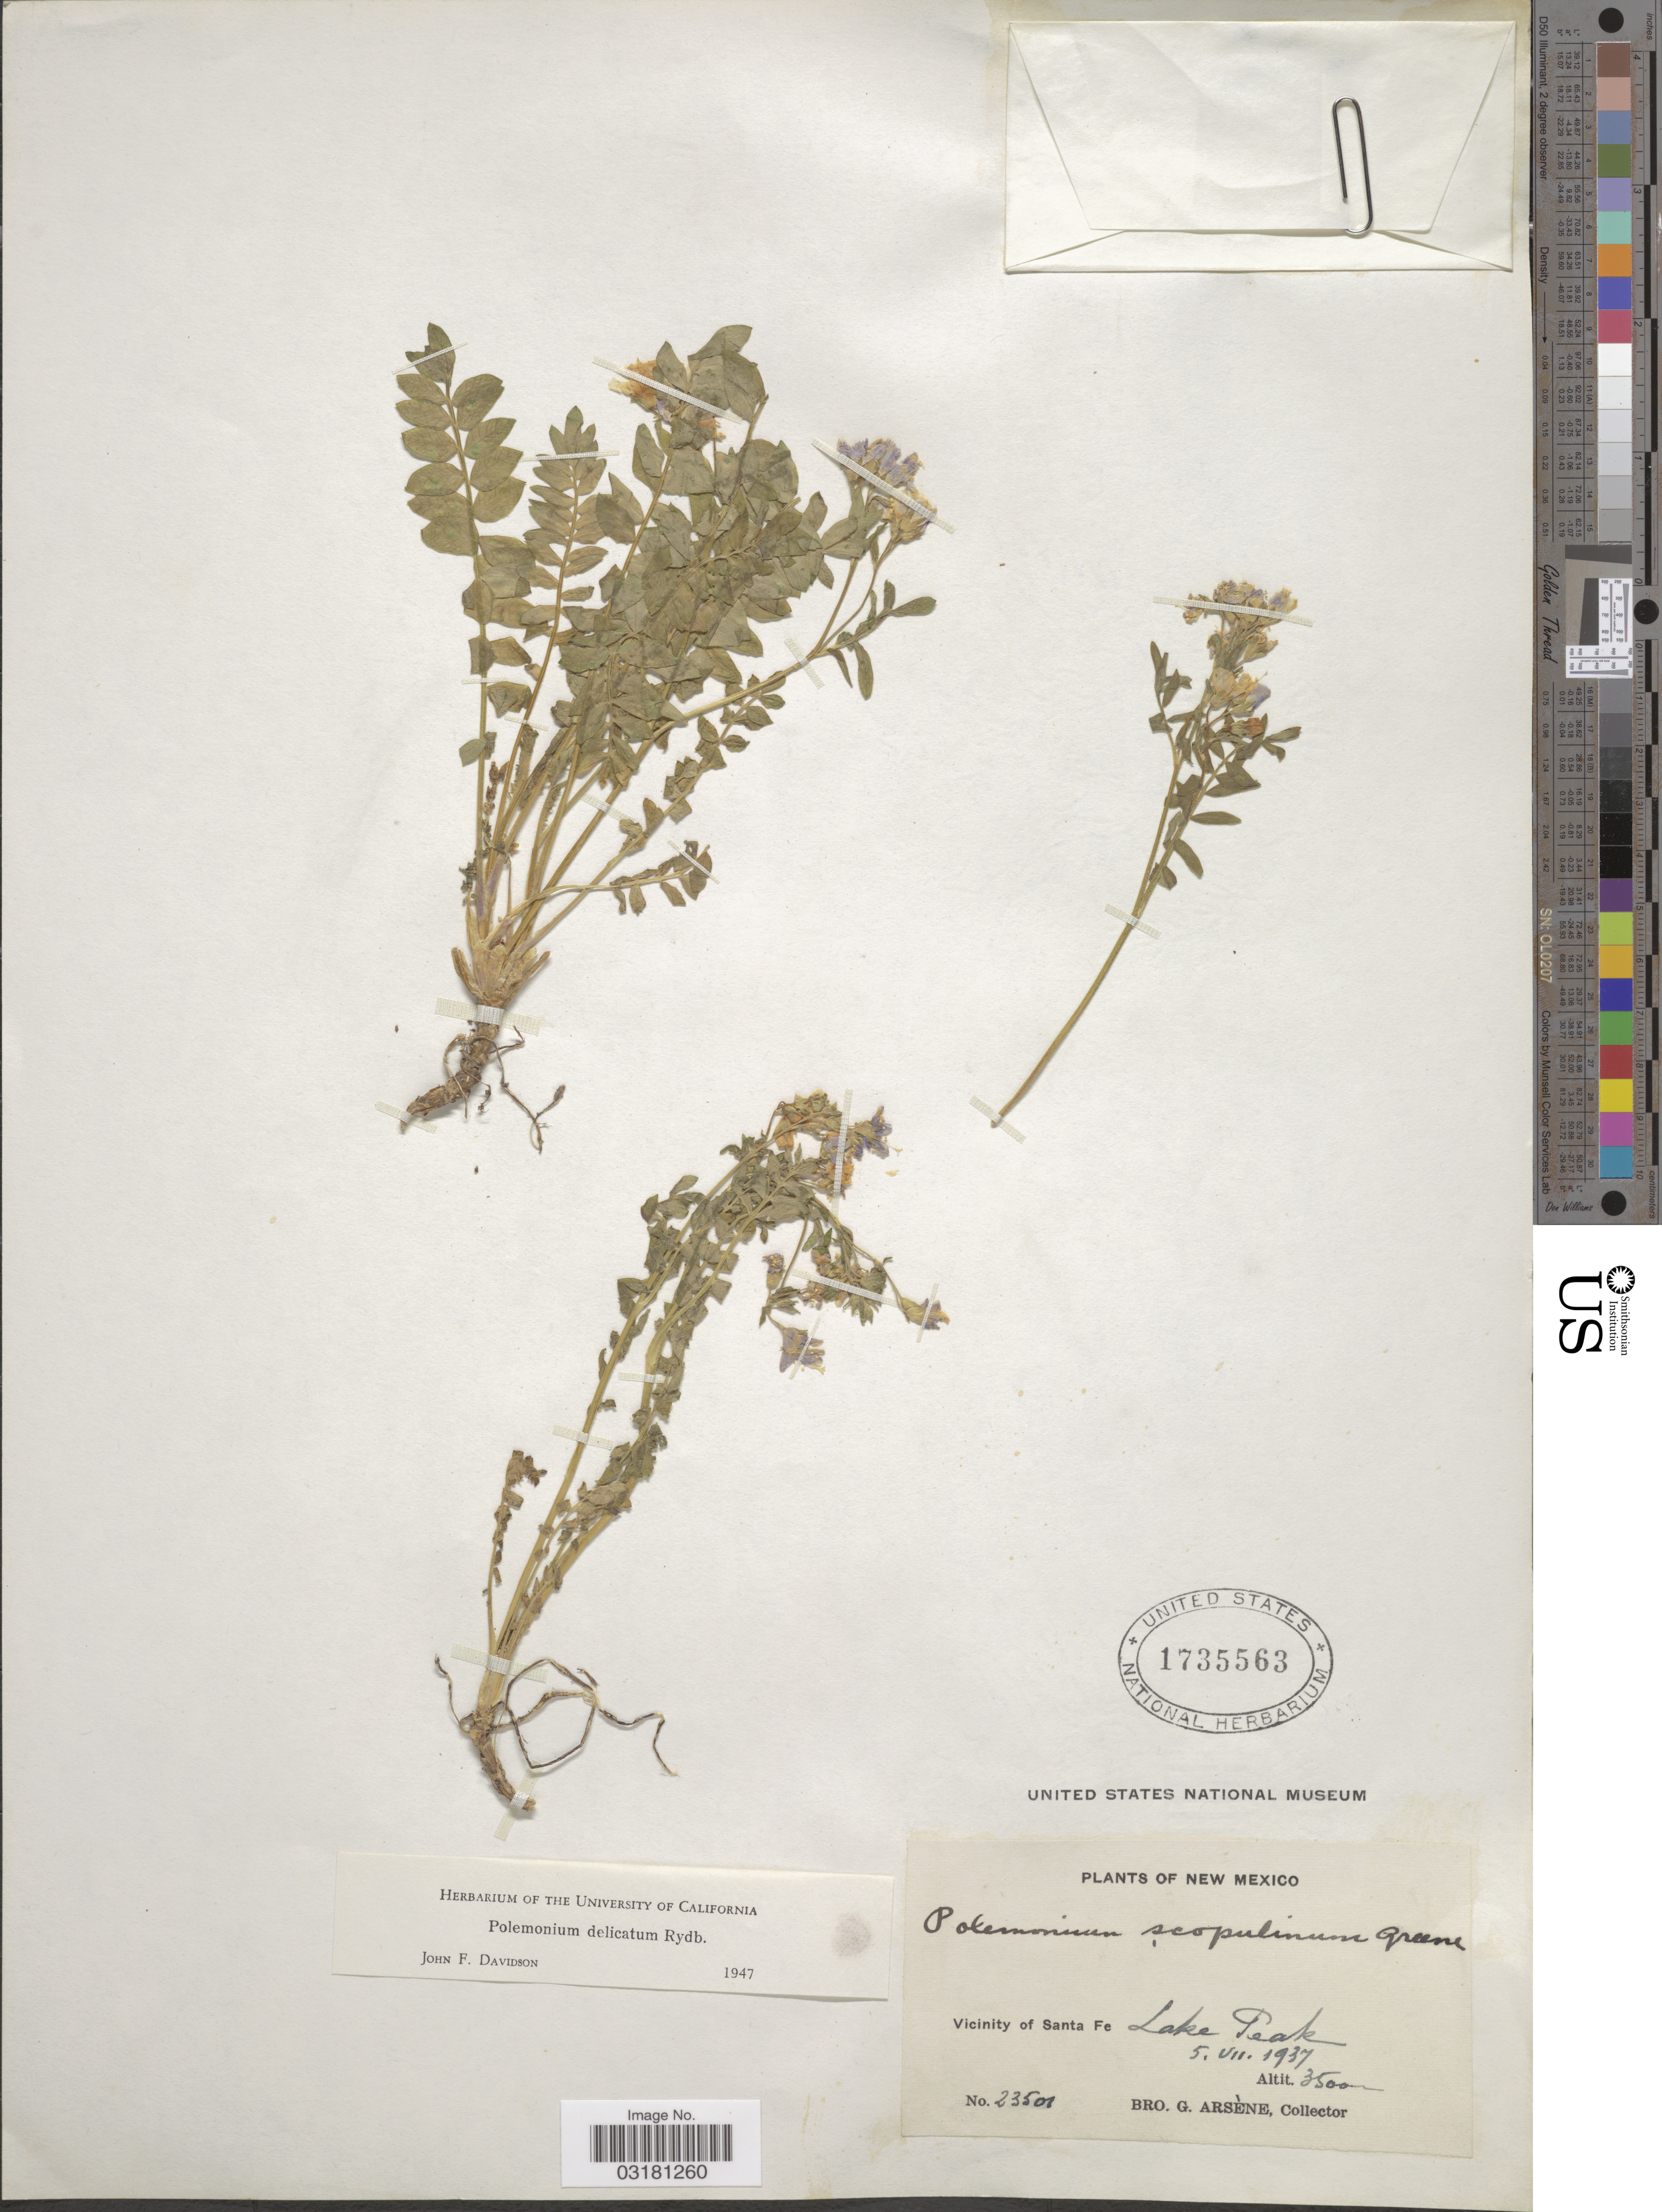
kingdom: Plantae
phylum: Tracheophyta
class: Magnoliopsida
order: Ericales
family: Polemoniaceae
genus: Polemonium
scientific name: Polemonium delicatum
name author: Rydb.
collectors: Bro. G. Arsène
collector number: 23501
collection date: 1937-07-05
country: United States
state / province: New Mexico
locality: Vicinity of Santa Fe. Lake Peak.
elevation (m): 3500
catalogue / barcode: US 1735563